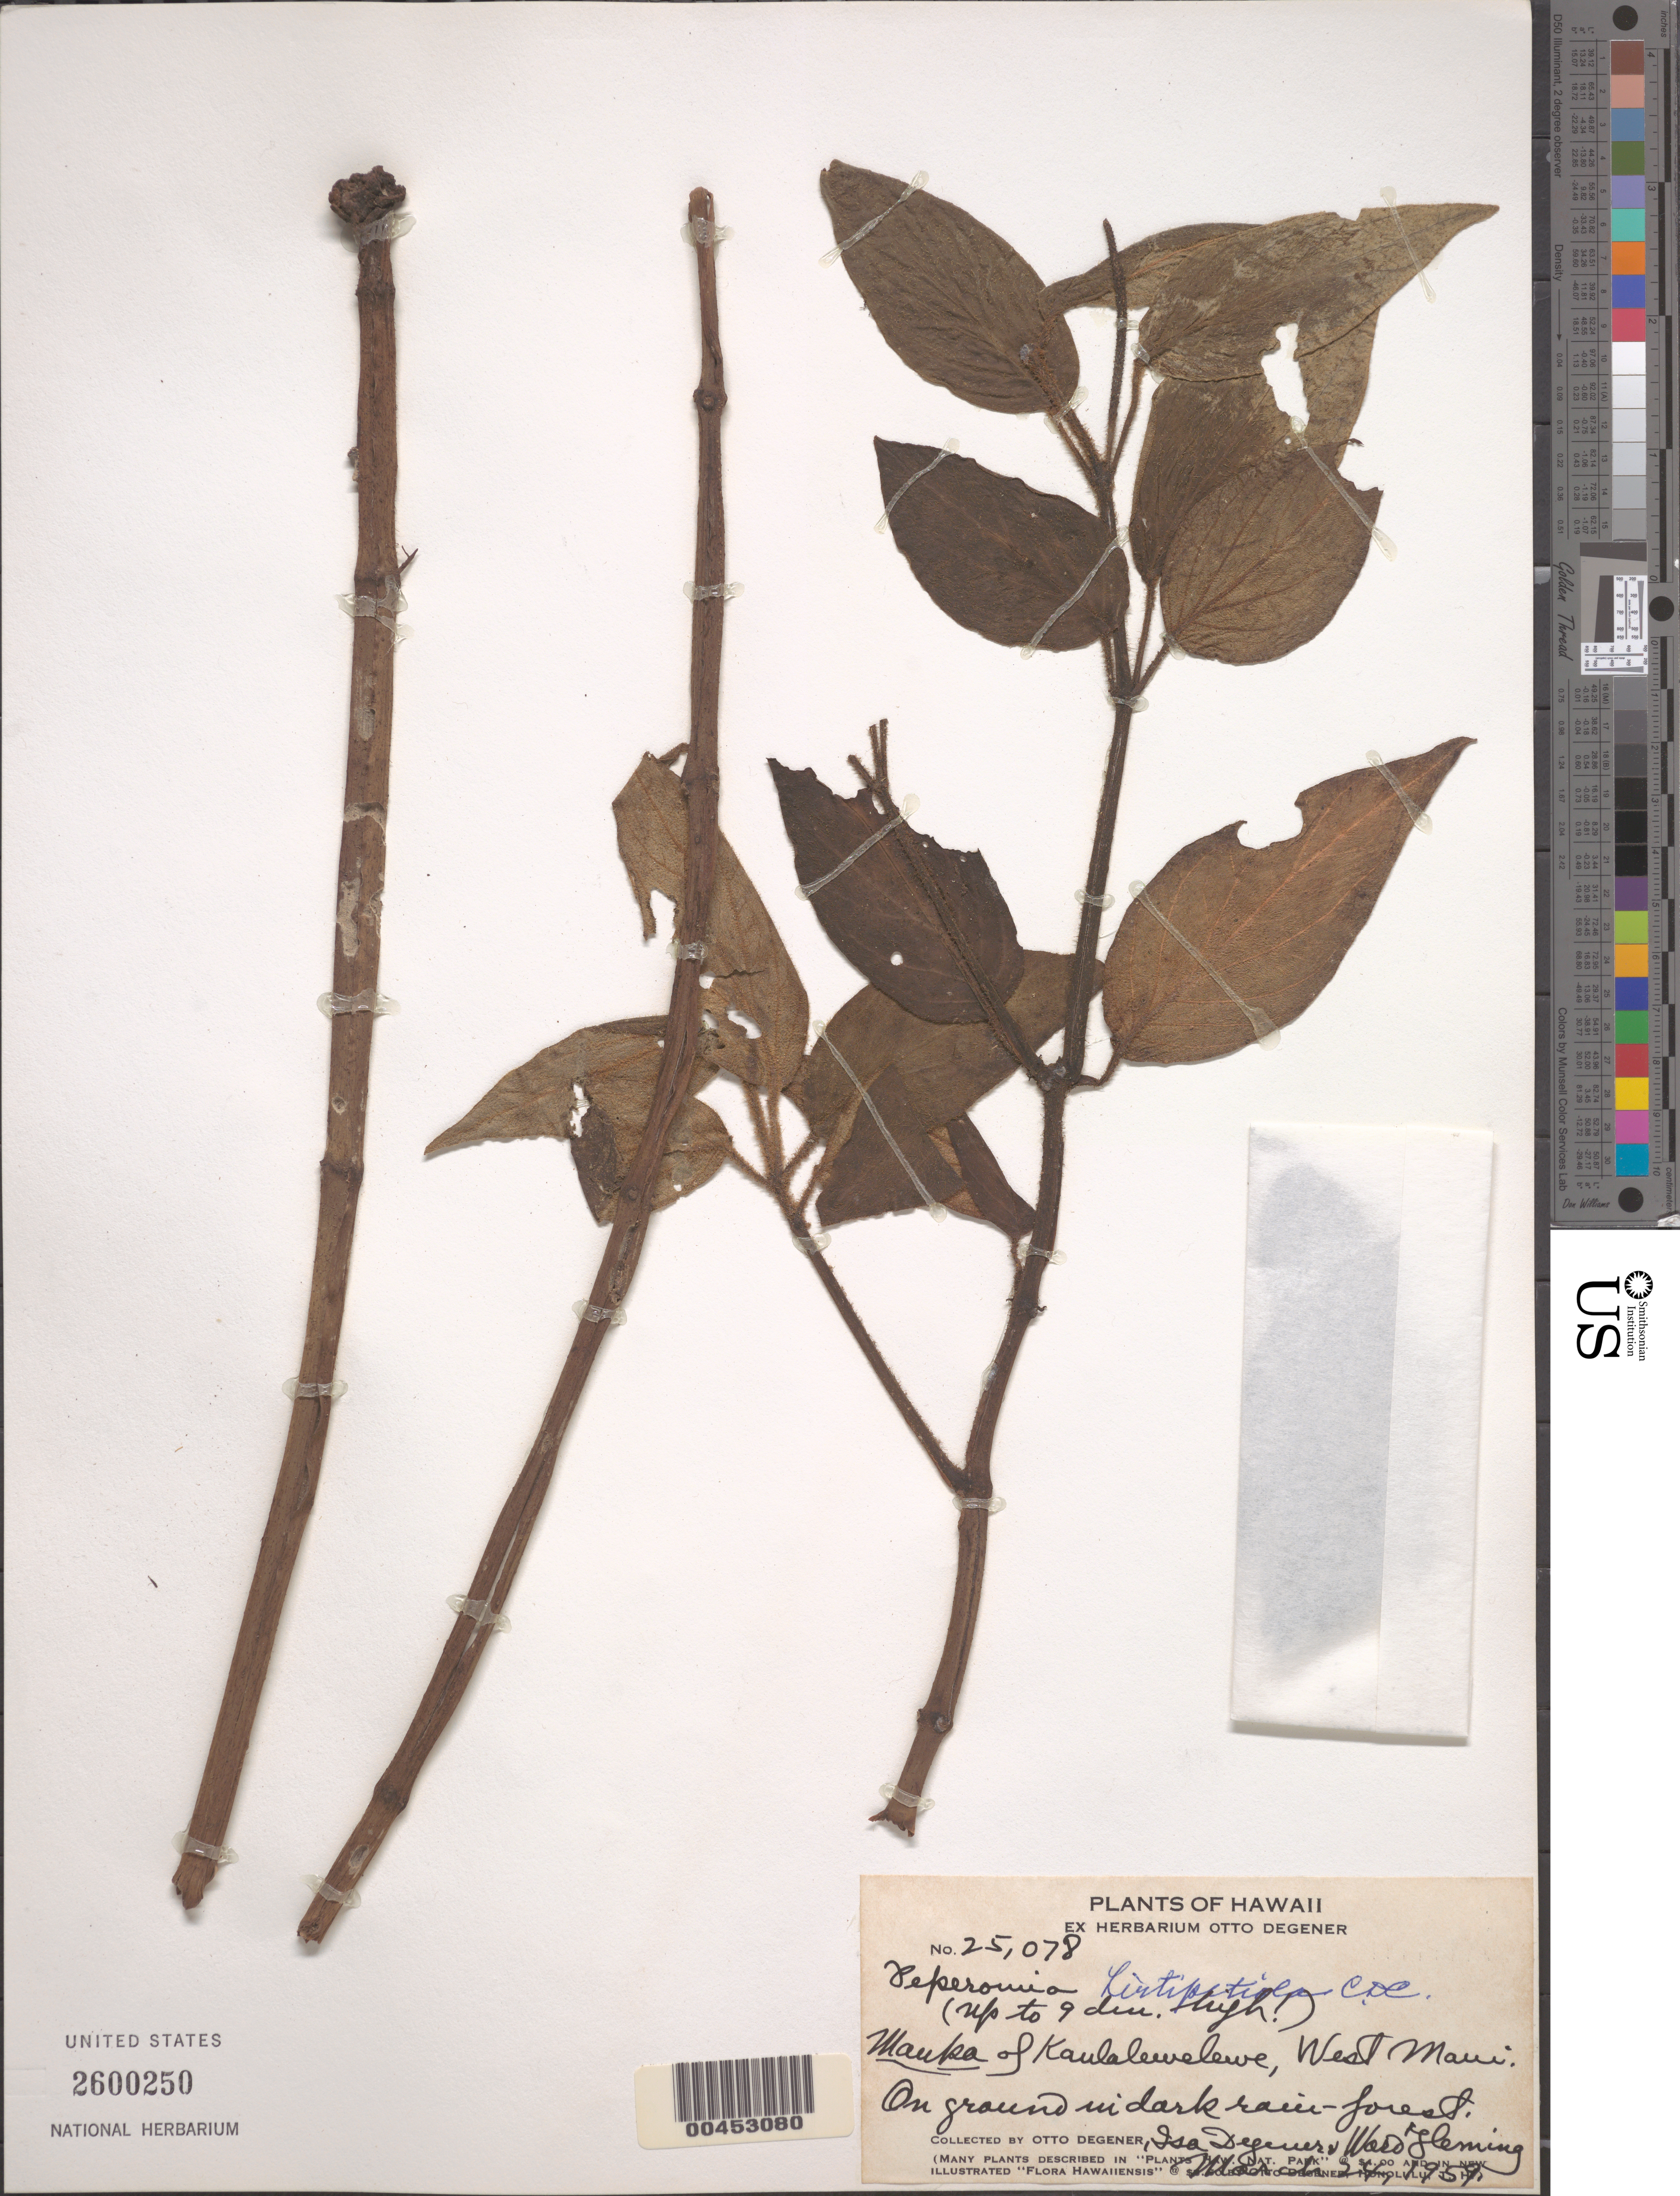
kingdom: Plantae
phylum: Tracheophyta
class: Magnoliopsida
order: Piperales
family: Piperaceae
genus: Peperomia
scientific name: Peperomia hirtipetiola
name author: C. DC.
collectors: O. Degener, I. Degener & W. Fleming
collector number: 25078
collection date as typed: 24 Mar 1959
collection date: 1959-03-24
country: United States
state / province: Hawaii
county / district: Maui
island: Maui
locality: Mauka of Kaulalewelewe, W Maui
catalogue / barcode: US 2600250